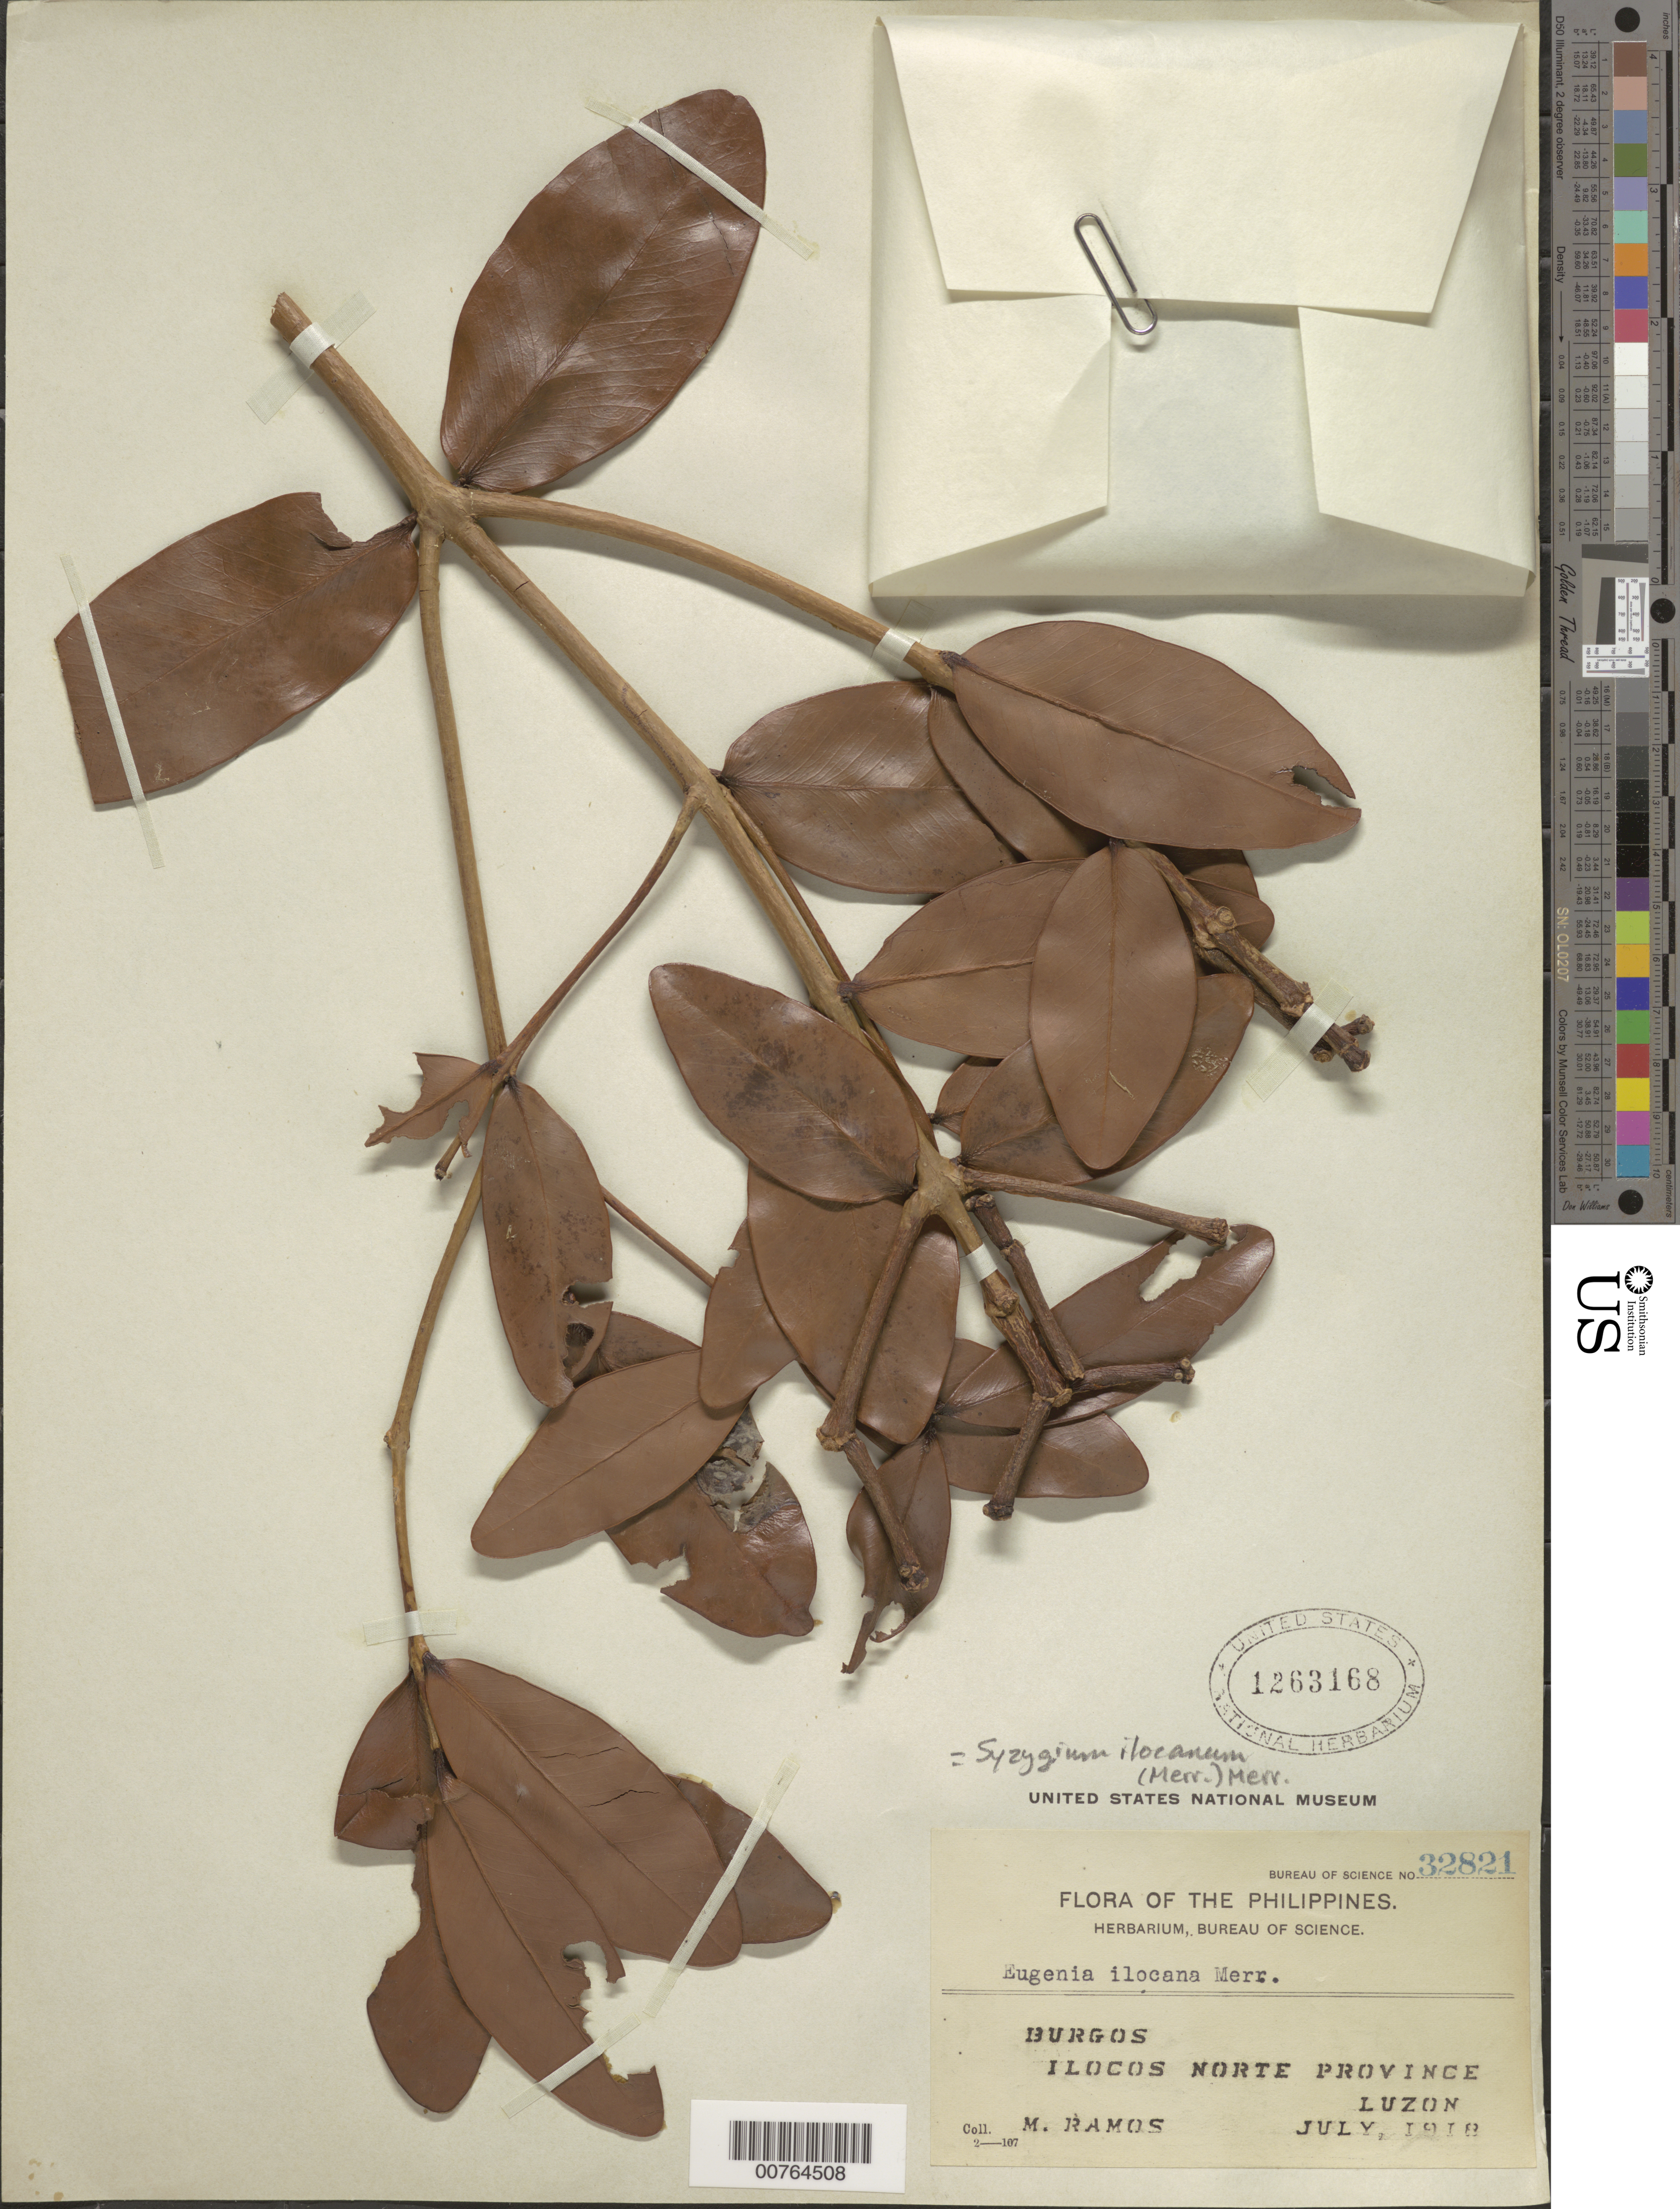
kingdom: Plantae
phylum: Tracheophyta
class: Magnoliopsida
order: Myrtales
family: Myrtaceae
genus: Syzygium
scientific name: Syzygium ilocanum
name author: (Merr.) Merr.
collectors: M. Ramos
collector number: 32821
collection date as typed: Jul 1918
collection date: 1918-07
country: Philippines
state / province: Ilocos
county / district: Ilocos Norte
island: Luzon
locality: Burgos.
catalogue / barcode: US 1263168